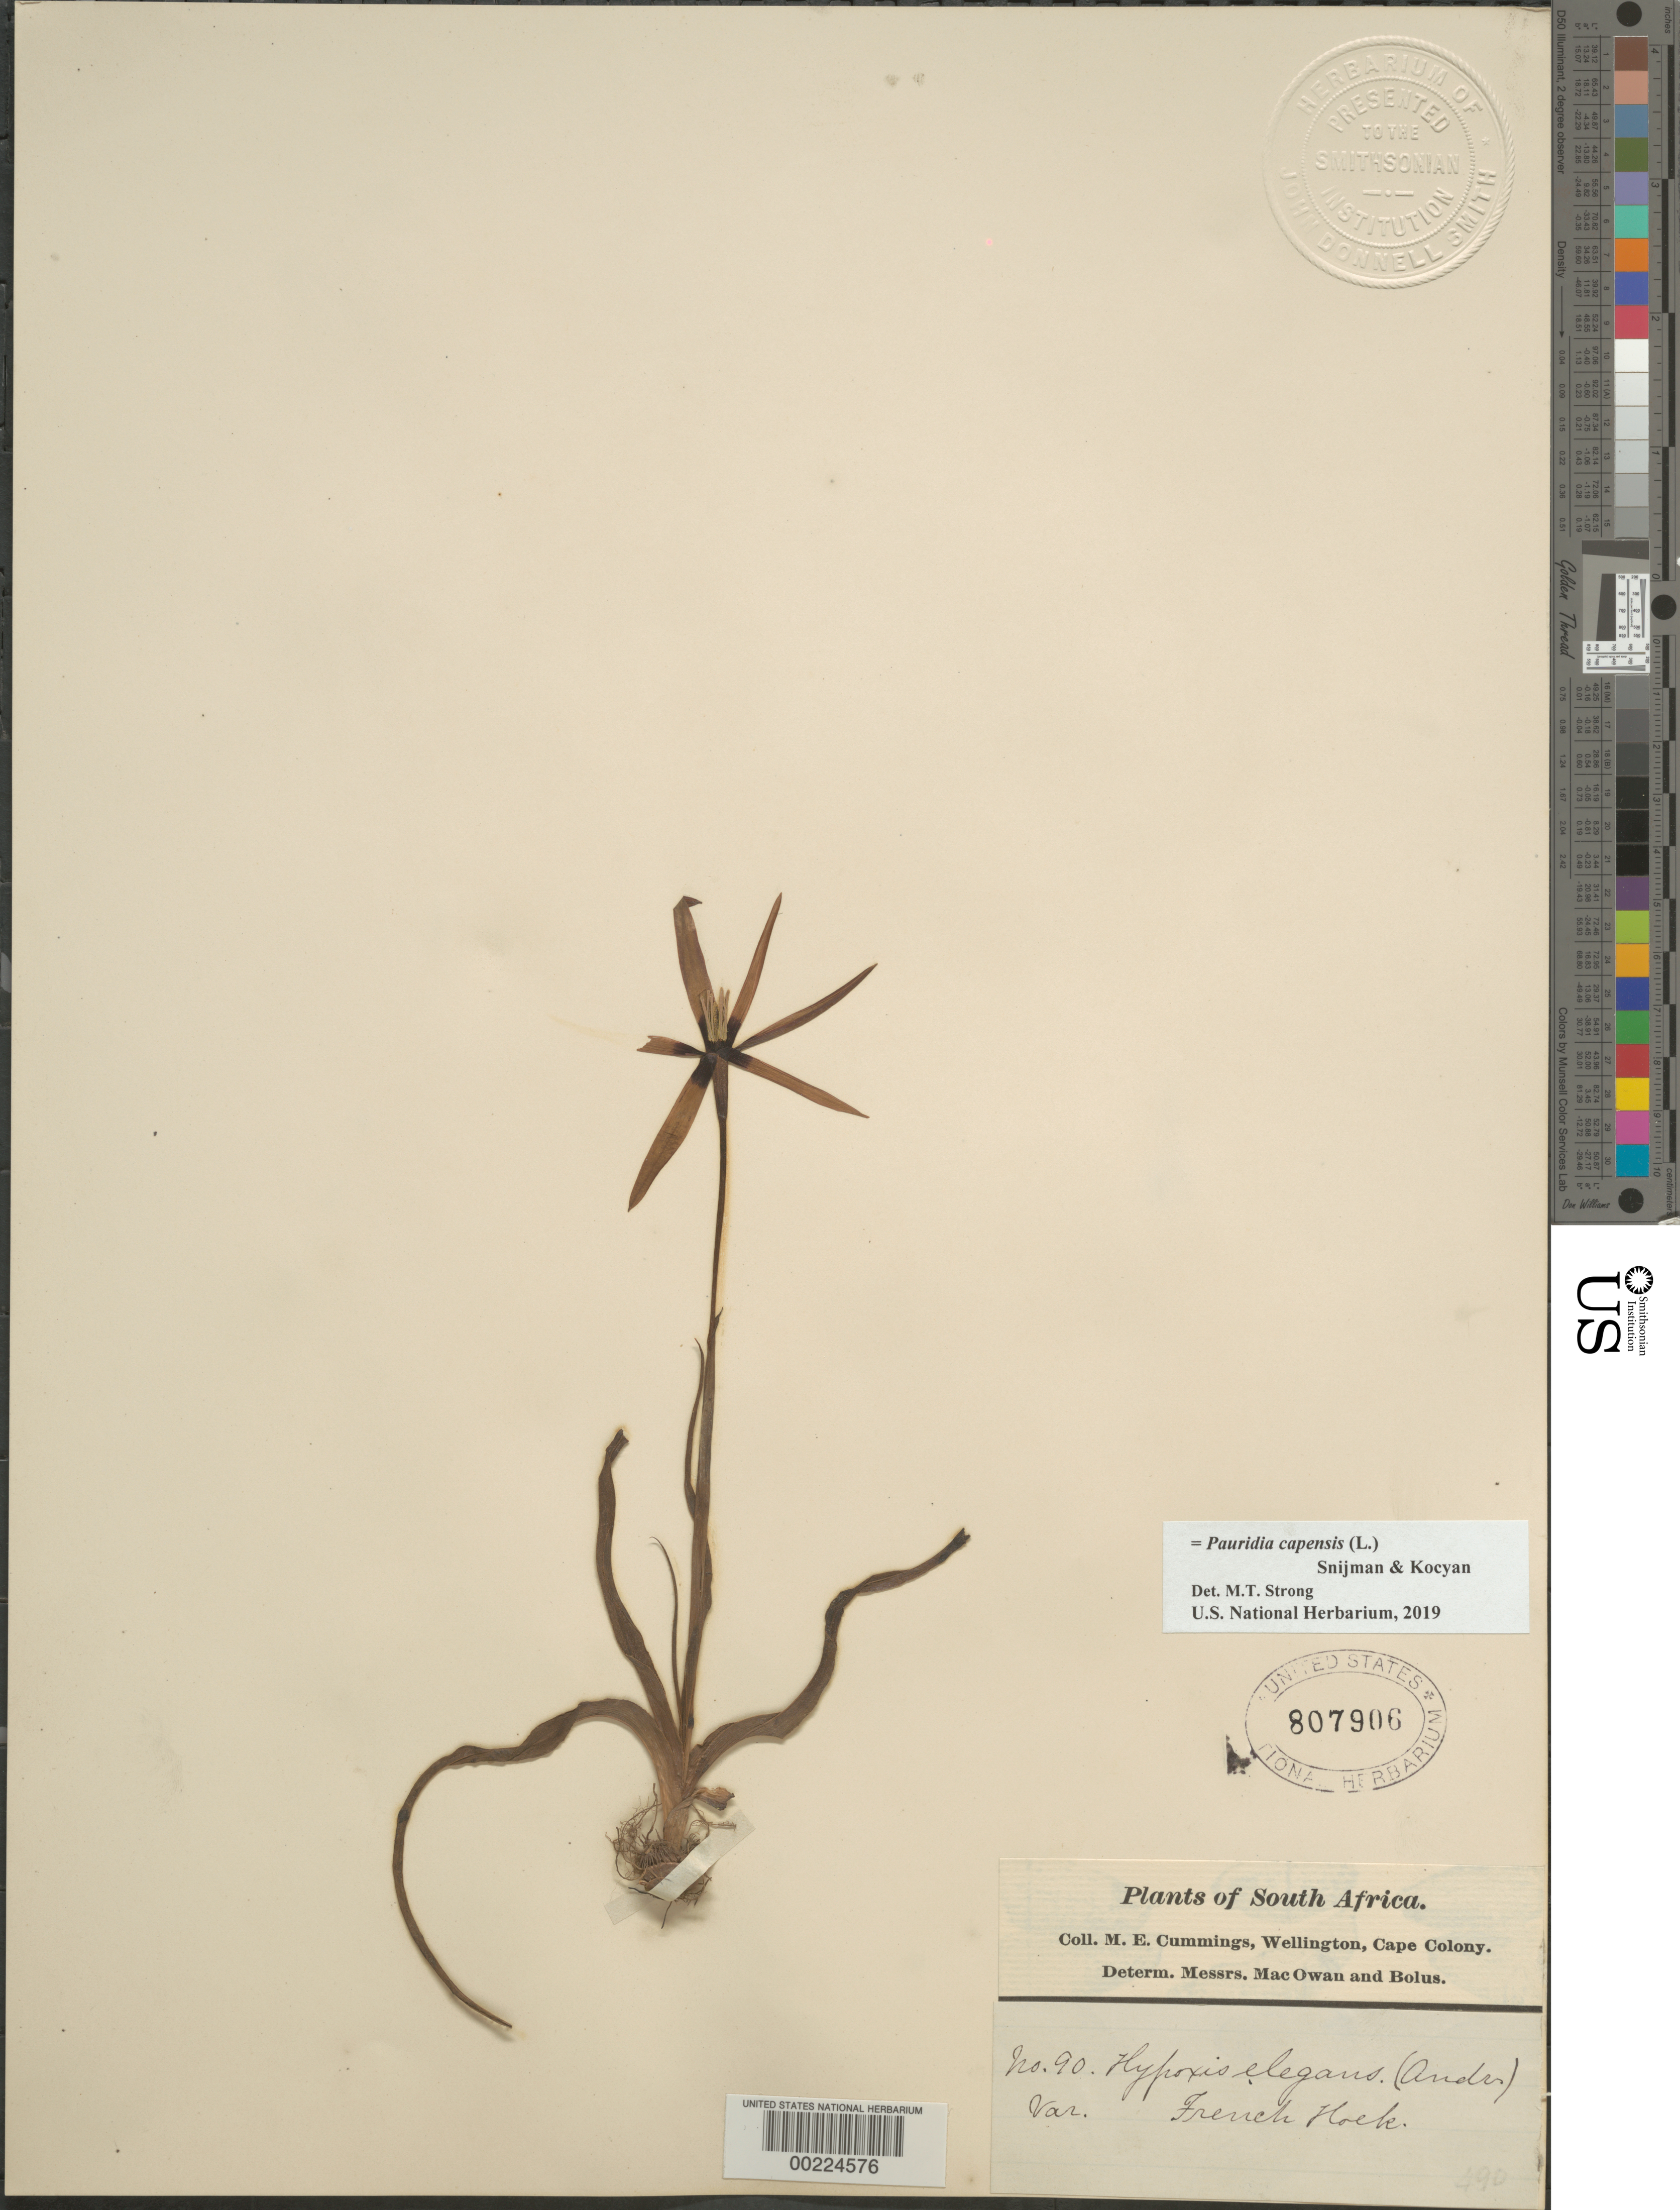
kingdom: Plantae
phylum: Tracheophyta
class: Liliopsida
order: Asparagales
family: Hypoxidaceae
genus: Pauridia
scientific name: Pauridia capensis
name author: (L.) Snijman & Kocyan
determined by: Strong, Mark T., (BOT), Smithsonian Institution - National Museum of Natural History (UNITED STATES)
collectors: M. E. Cummings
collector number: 90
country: South Africa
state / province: Western Cape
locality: Wellington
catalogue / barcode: US 807906